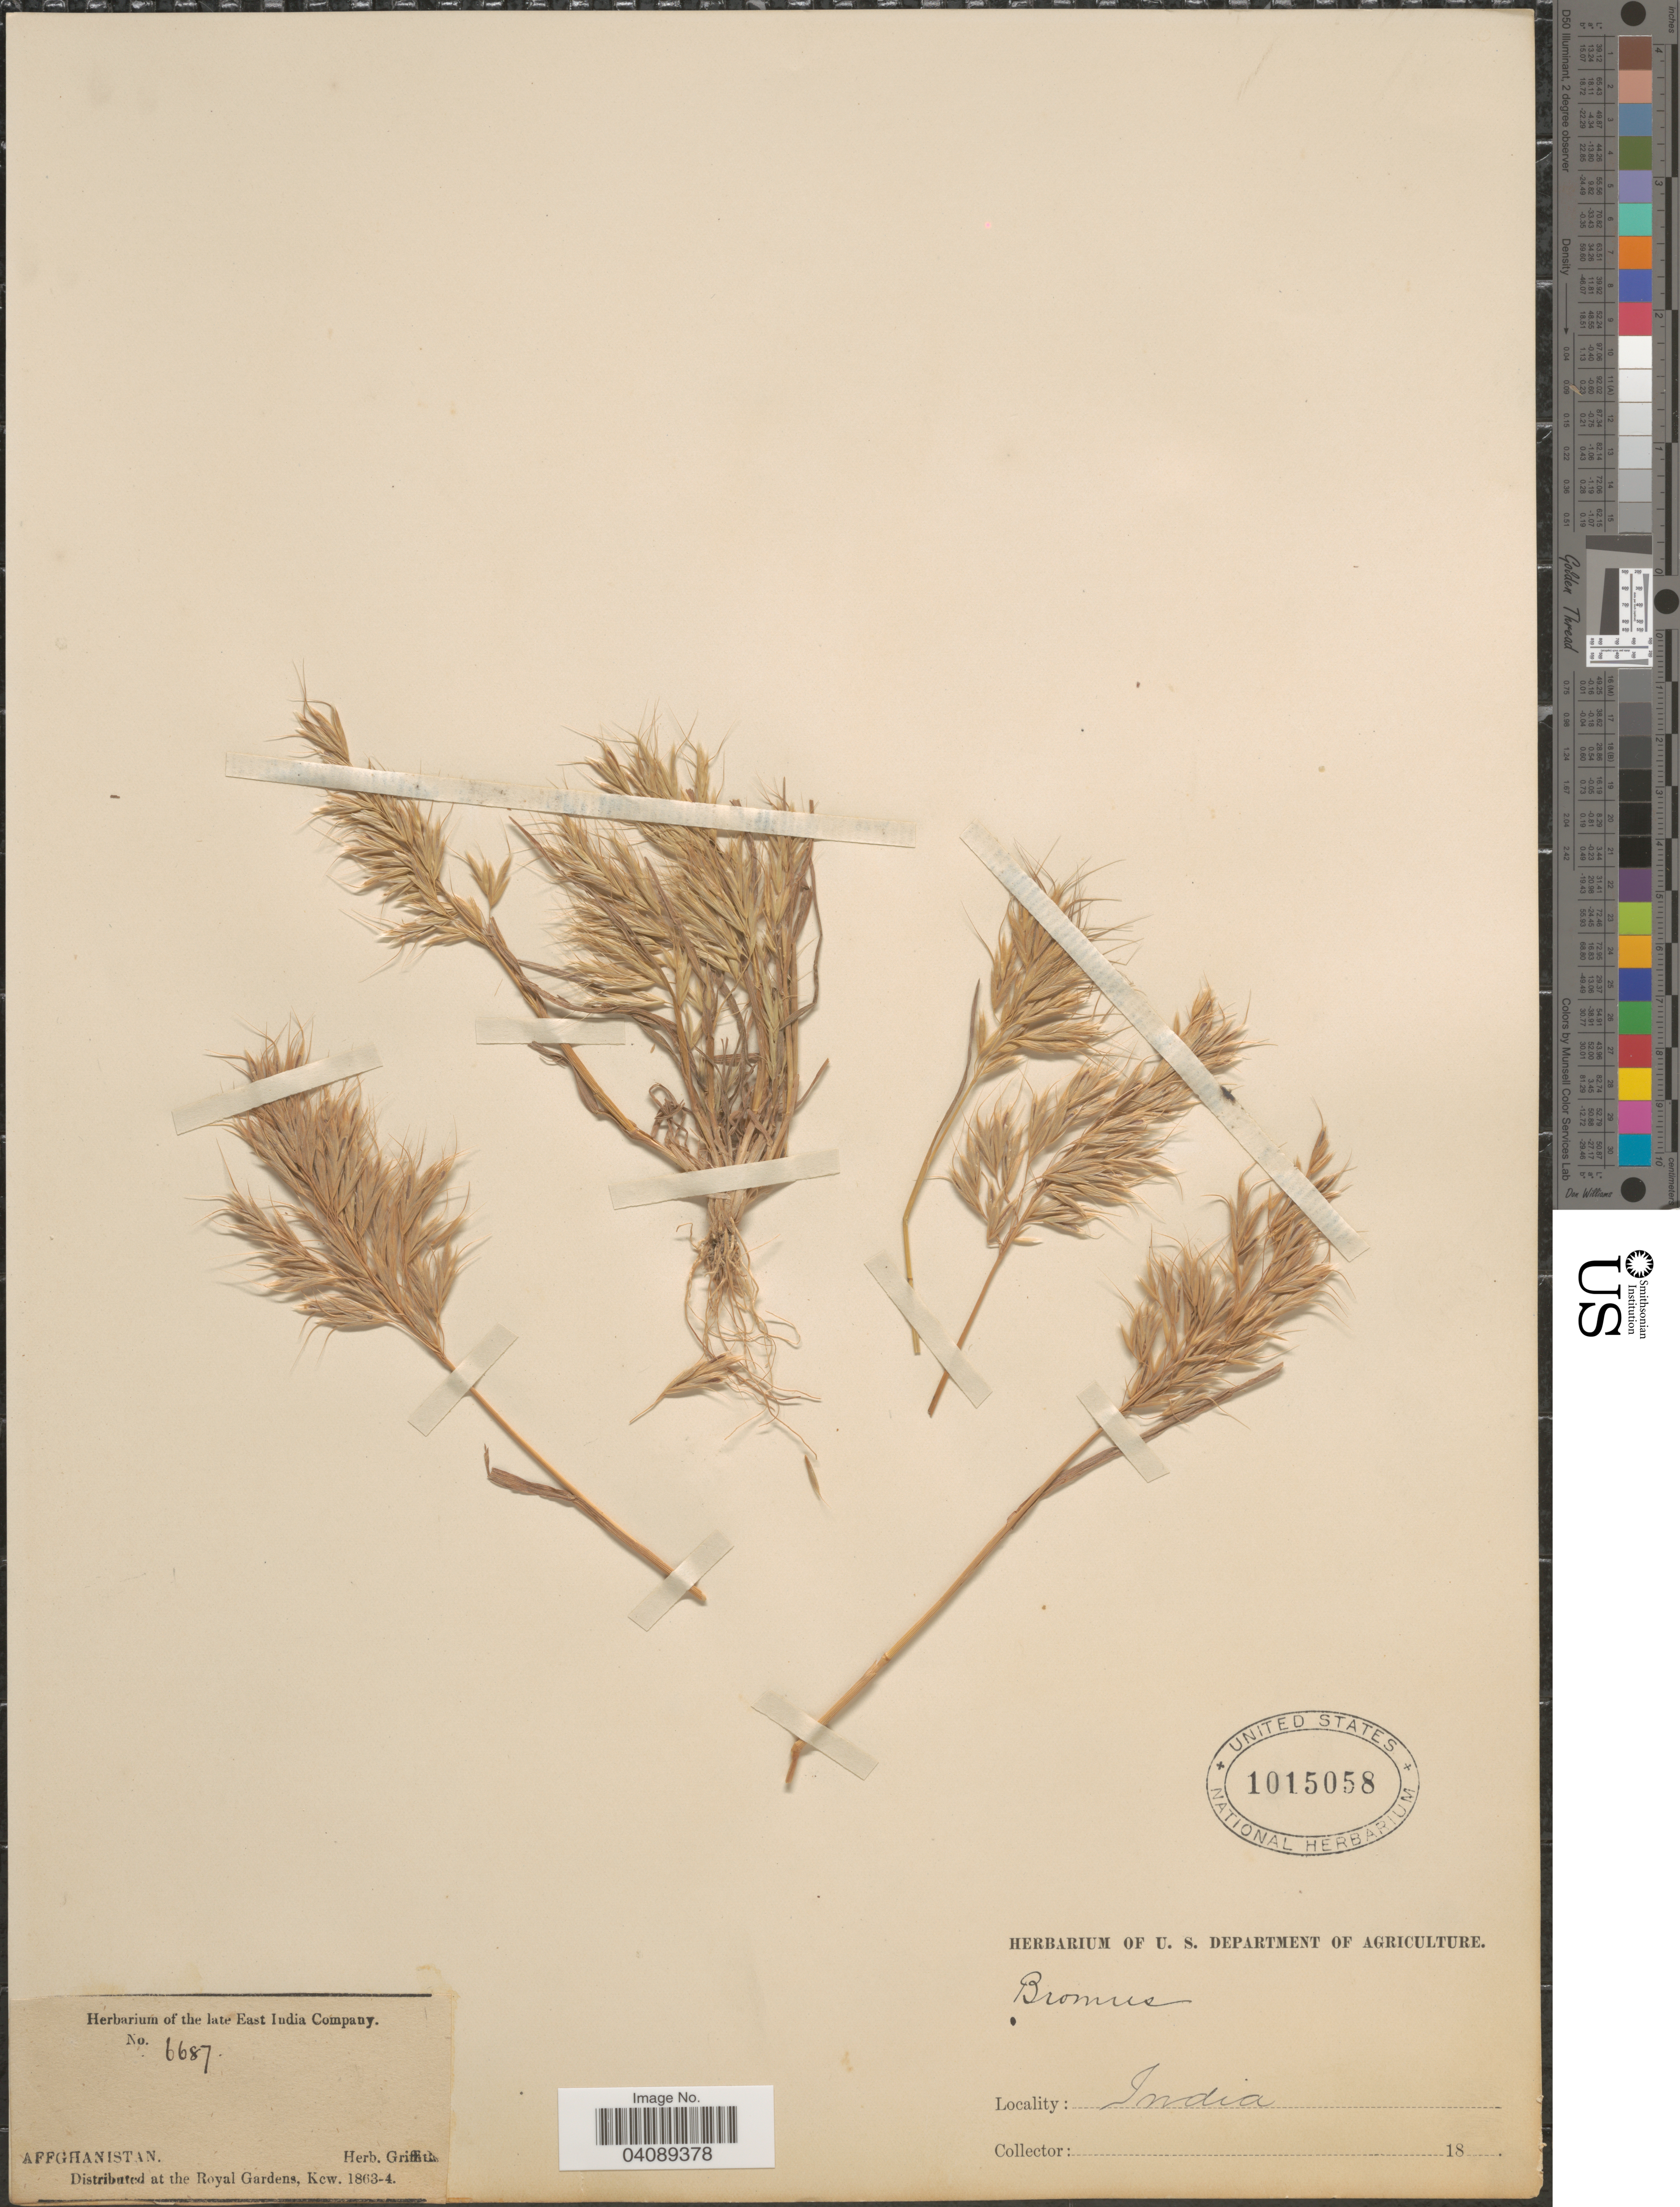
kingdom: Plantae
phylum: Tracheophyta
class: Liliopsida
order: Poales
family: Poaceae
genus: Bromus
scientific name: Bromus sp.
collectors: ex herb. Griffith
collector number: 6687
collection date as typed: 18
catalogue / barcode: US 1015058